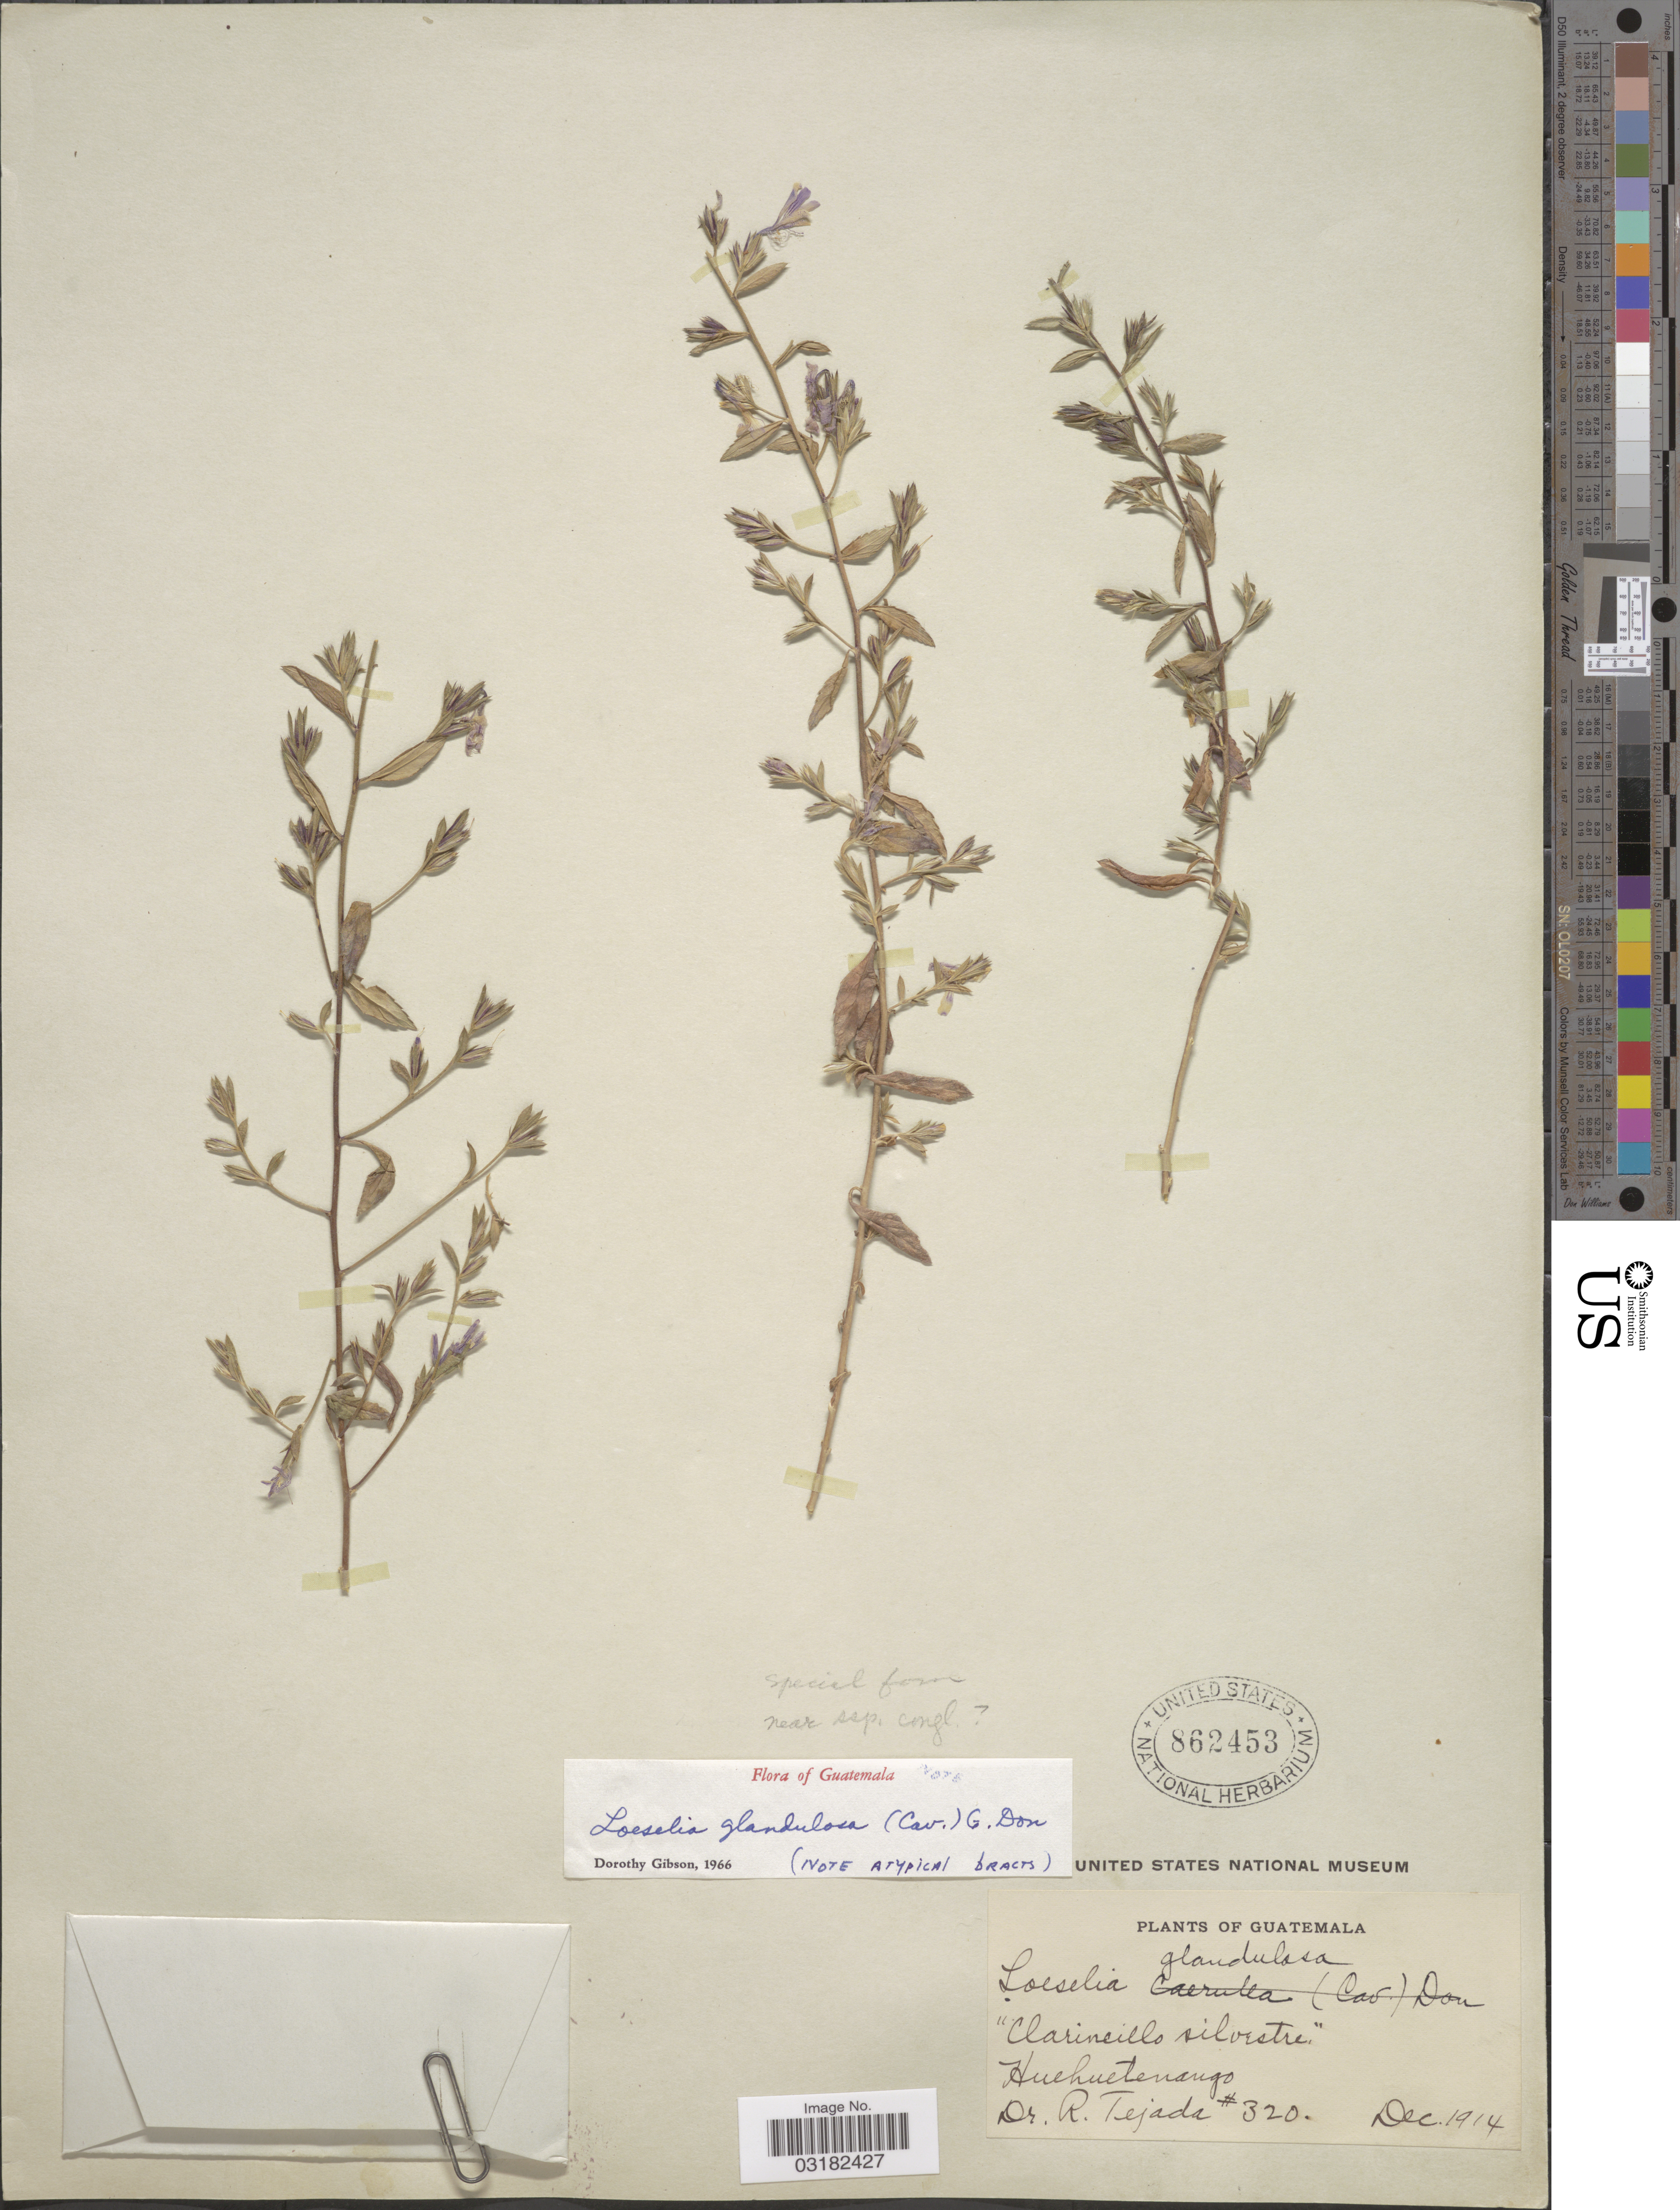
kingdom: Plantae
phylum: Tracheophyta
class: Magnoliopsida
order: Ericales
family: Polemoniaceae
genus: Loeselia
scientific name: Loeselia glandulosa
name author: (Cav.) G. Don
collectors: R. Tejada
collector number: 320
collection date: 1914-12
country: Guatemala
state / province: Huehuetenango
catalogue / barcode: US 862453